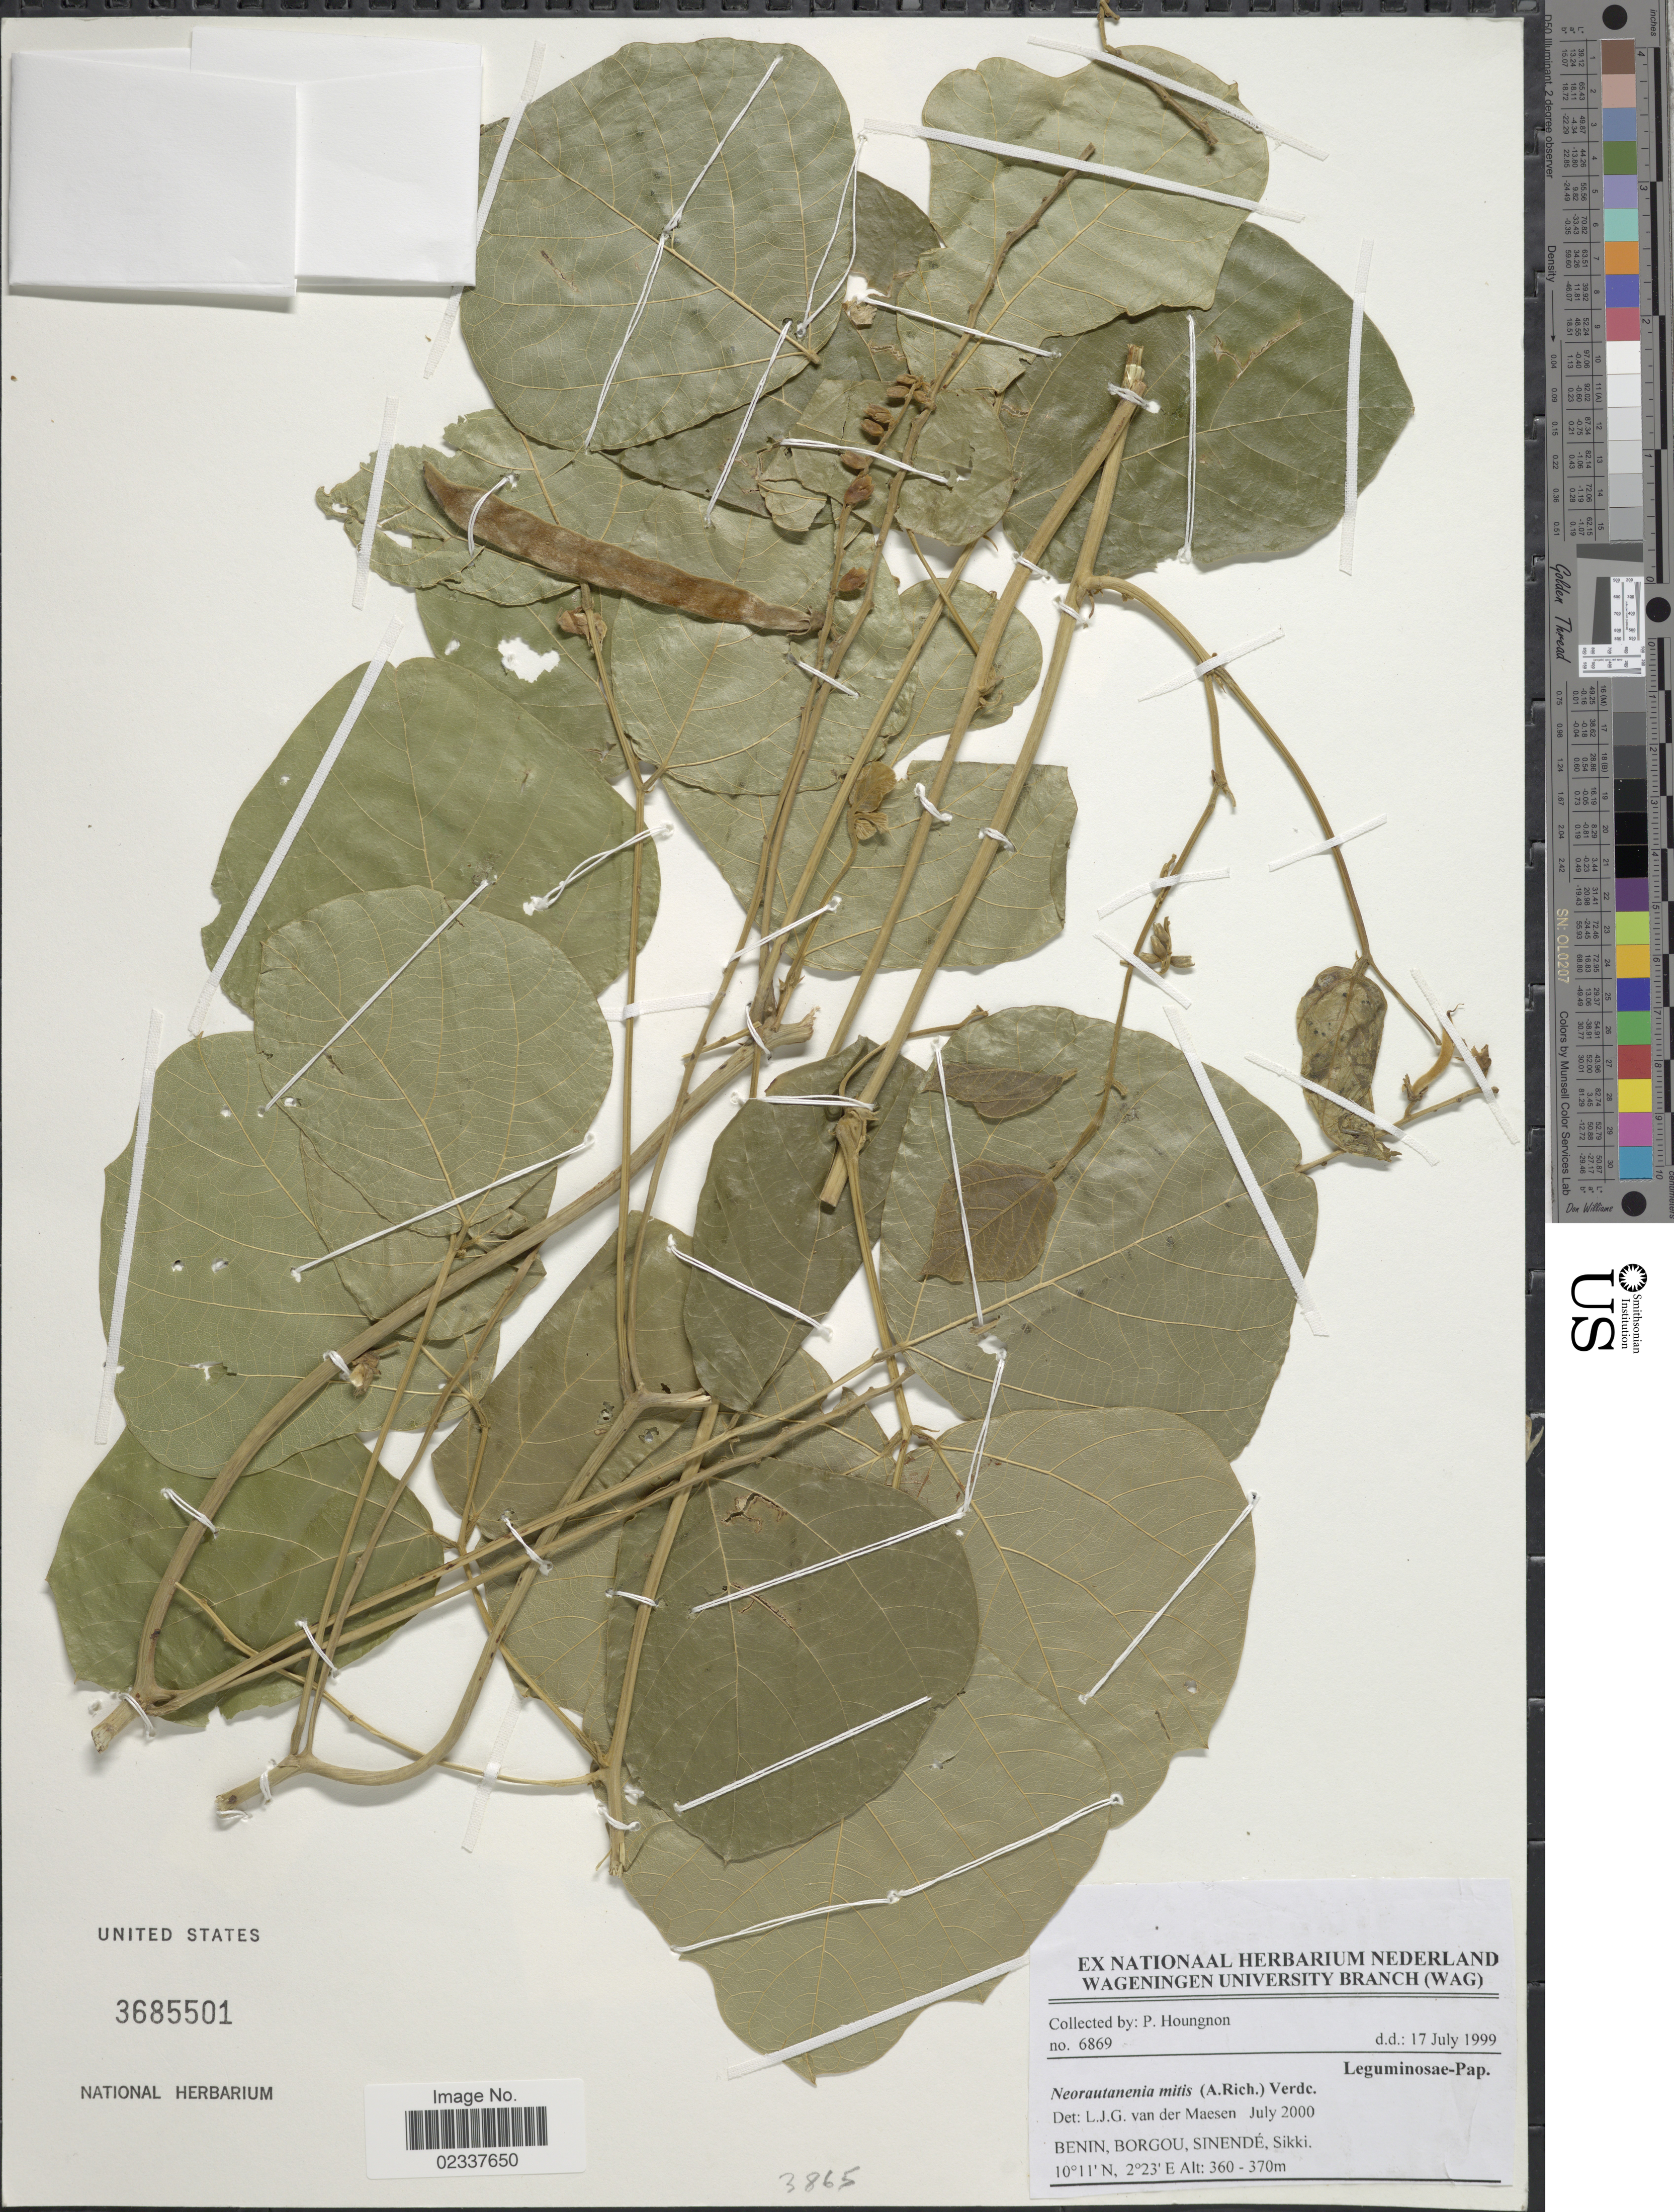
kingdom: Plantae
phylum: Tracheophyta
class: Magnoliopsida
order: Fabales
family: Fabaceae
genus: Neorautanenia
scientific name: Neorautanenia mitis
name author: (A. Rich.) Verdc.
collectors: P. Houngnon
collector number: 6869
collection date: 1999-07-17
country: Benin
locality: Benin, Borgou, Sinende, Sikki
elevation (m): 360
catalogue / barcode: US 3685501